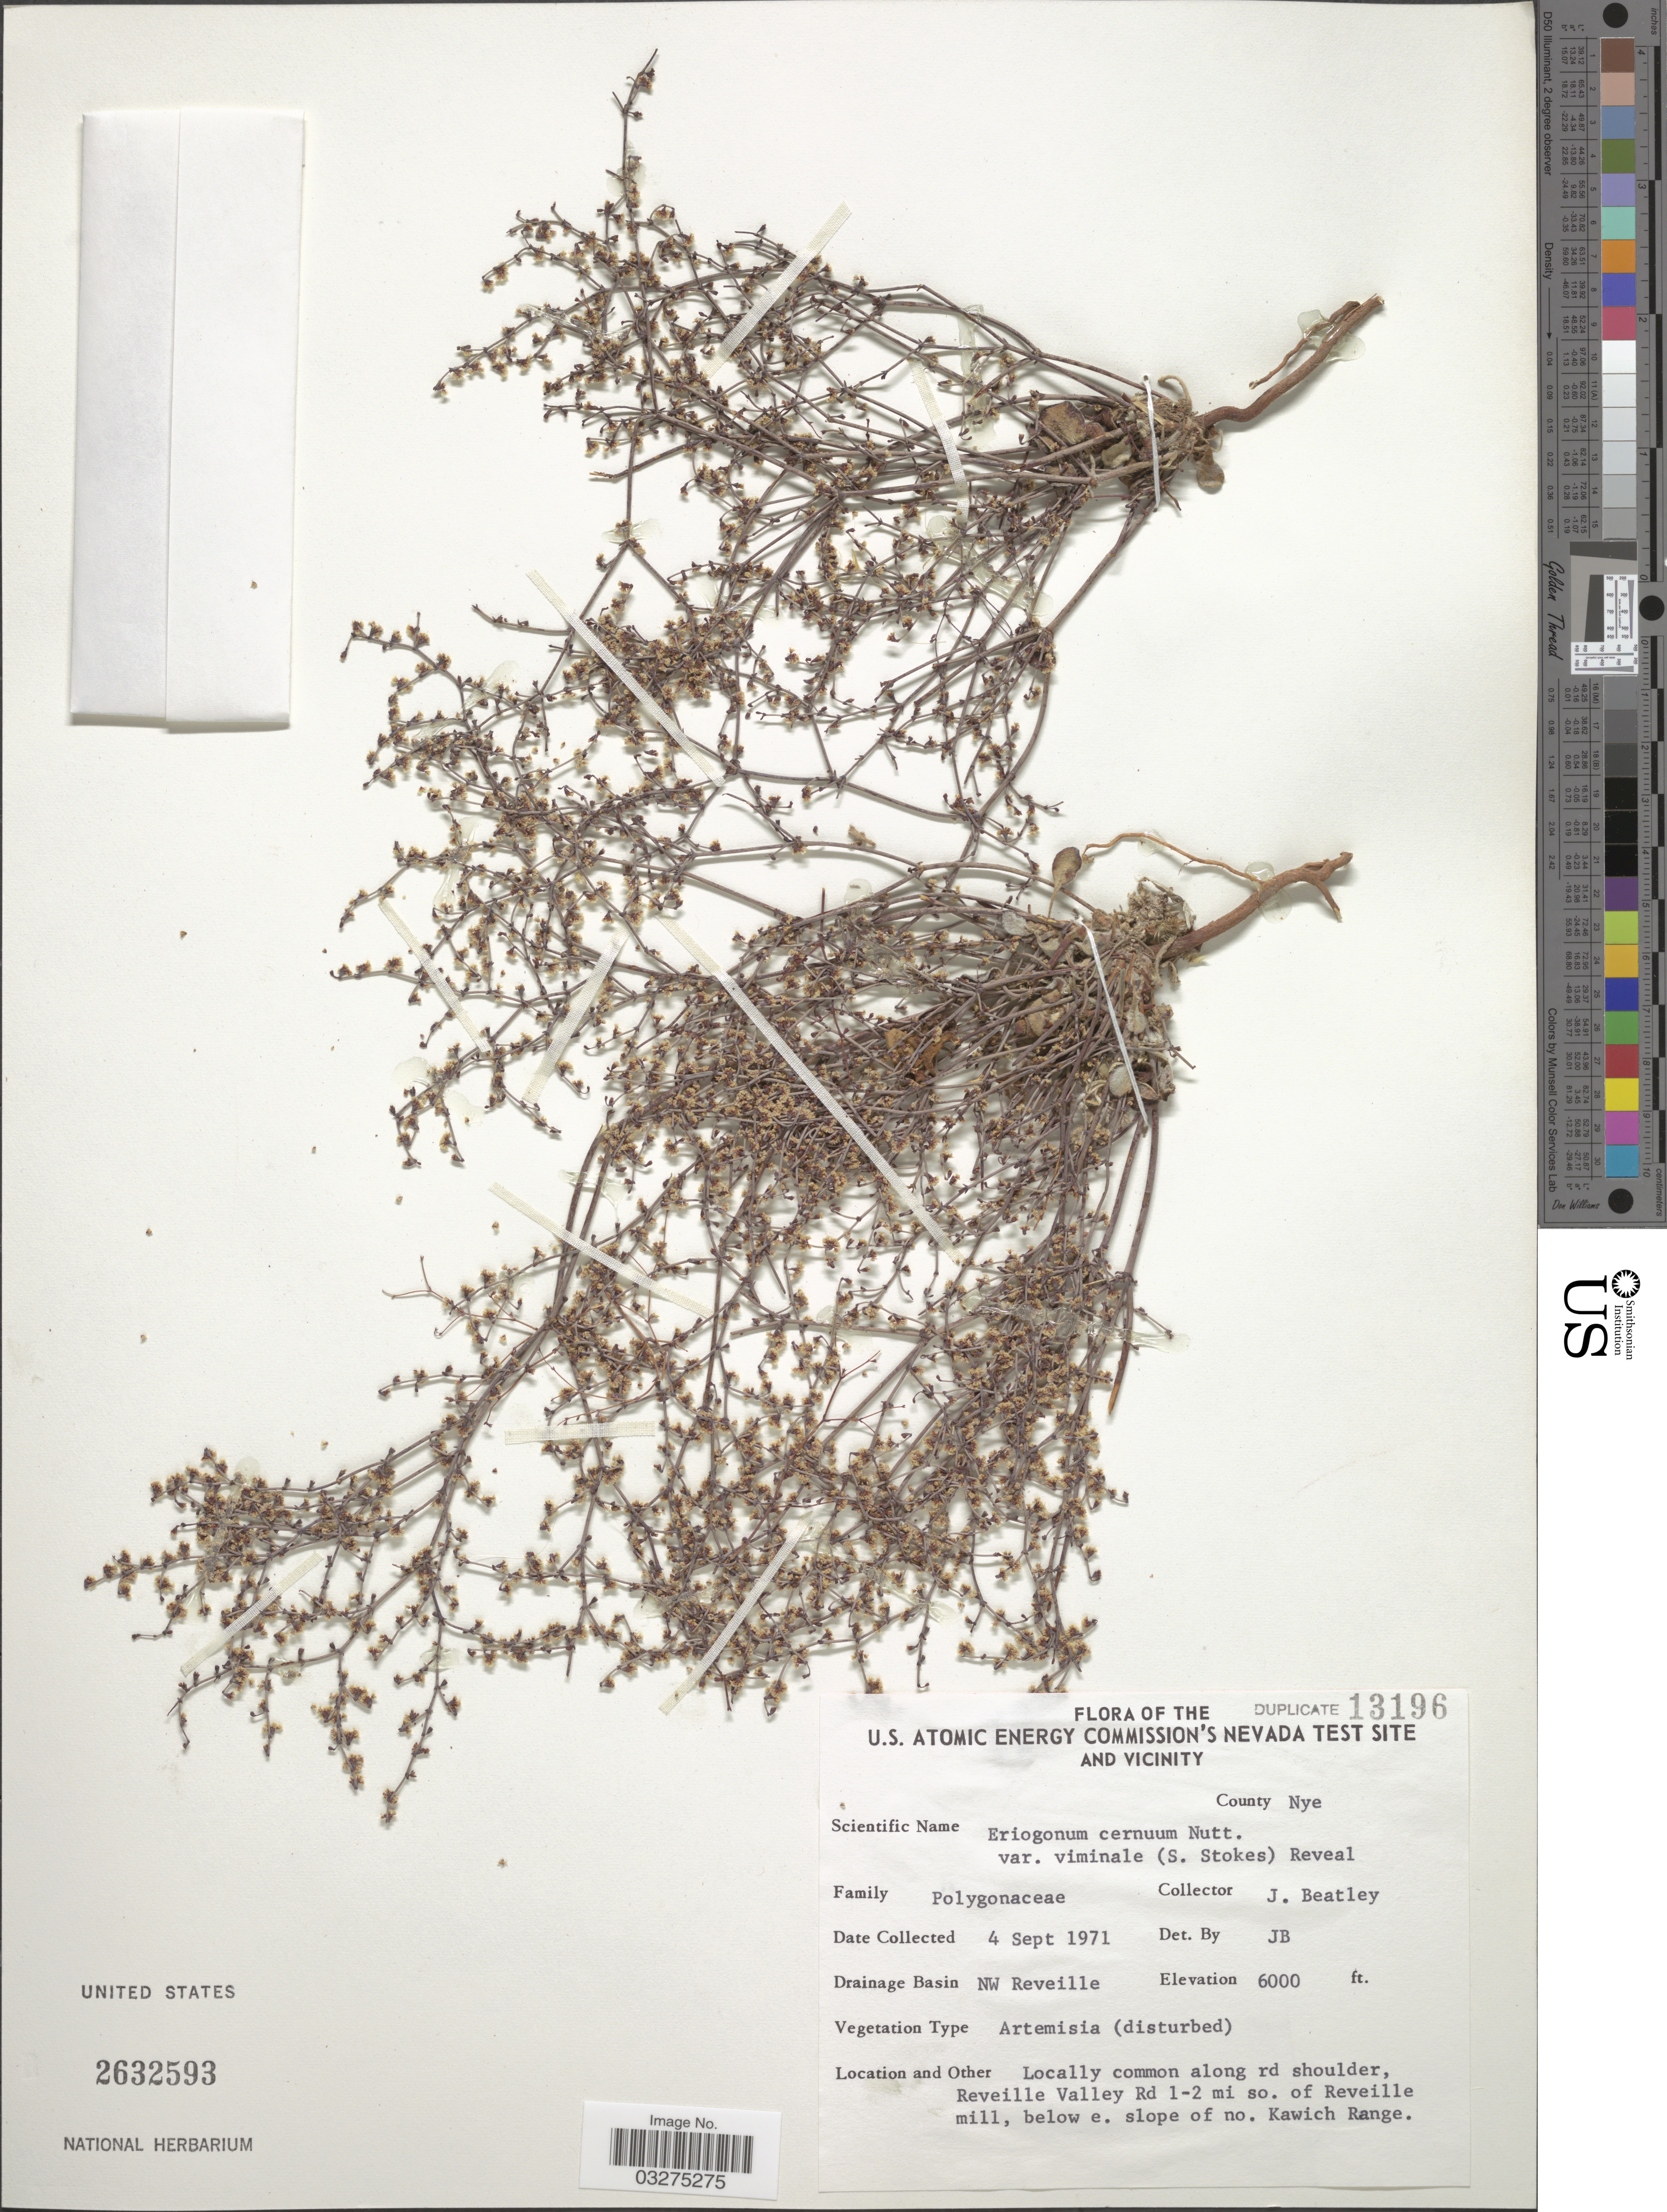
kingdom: Plantae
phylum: Tracheophyta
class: Magnoliopsida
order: Caryophyllales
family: Polygonaceae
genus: Eriogonum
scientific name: Eriogonum cernuum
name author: Nutt.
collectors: J. C. Beatley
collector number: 13196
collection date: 1971-09-04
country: United States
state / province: Nevada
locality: U.S. Atomic Energy Commission's Nevada Test Site and Vicinity, County Nye, Drainage Basin NW Reveille, common along rd shoulder, Reveille Valley Rd 1-2 mi so. of Reveille mill, below e. slope of no. Kawich Range.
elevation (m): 1829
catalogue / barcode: US 2632593